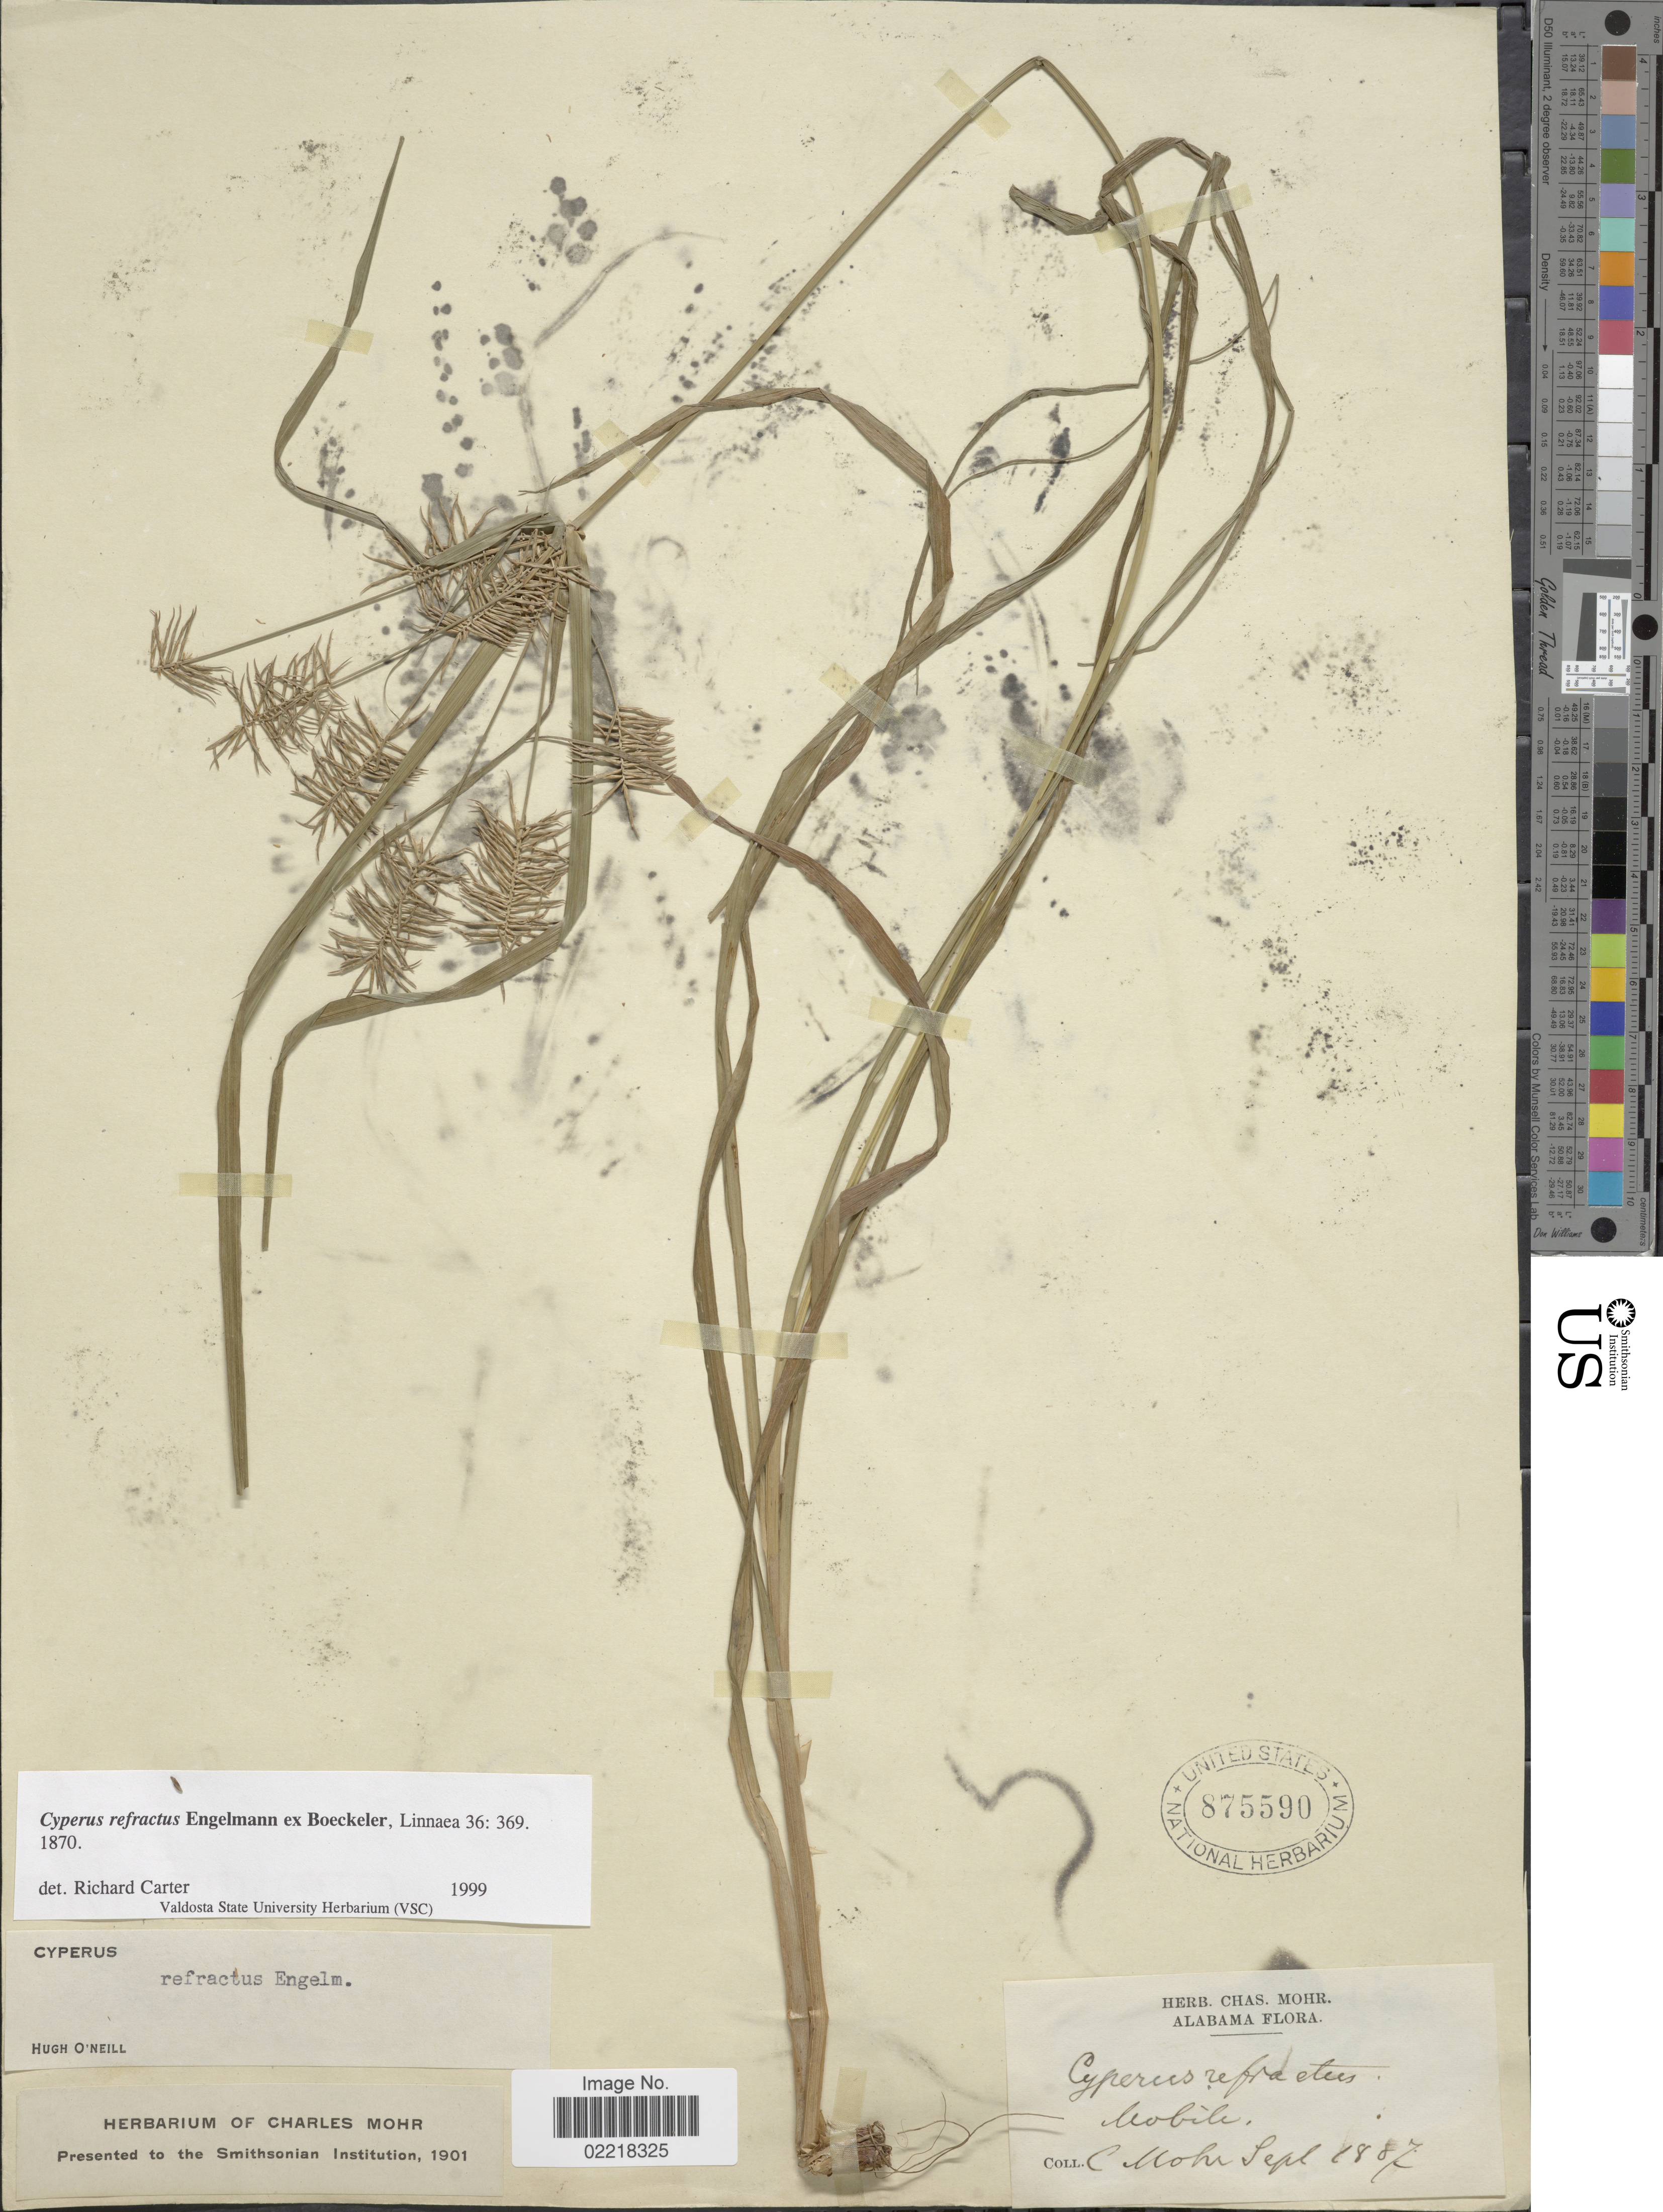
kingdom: Plantae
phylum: Tracheophyta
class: Liliopsida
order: Poales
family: Cyperaceae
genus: Cyperus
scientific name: Cyperus refractus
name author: Engelm. ex Boeckeler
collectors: C. T. Mohr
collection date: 1887-09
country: United States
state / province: Alabama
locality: Mobile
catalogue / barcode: US 875590